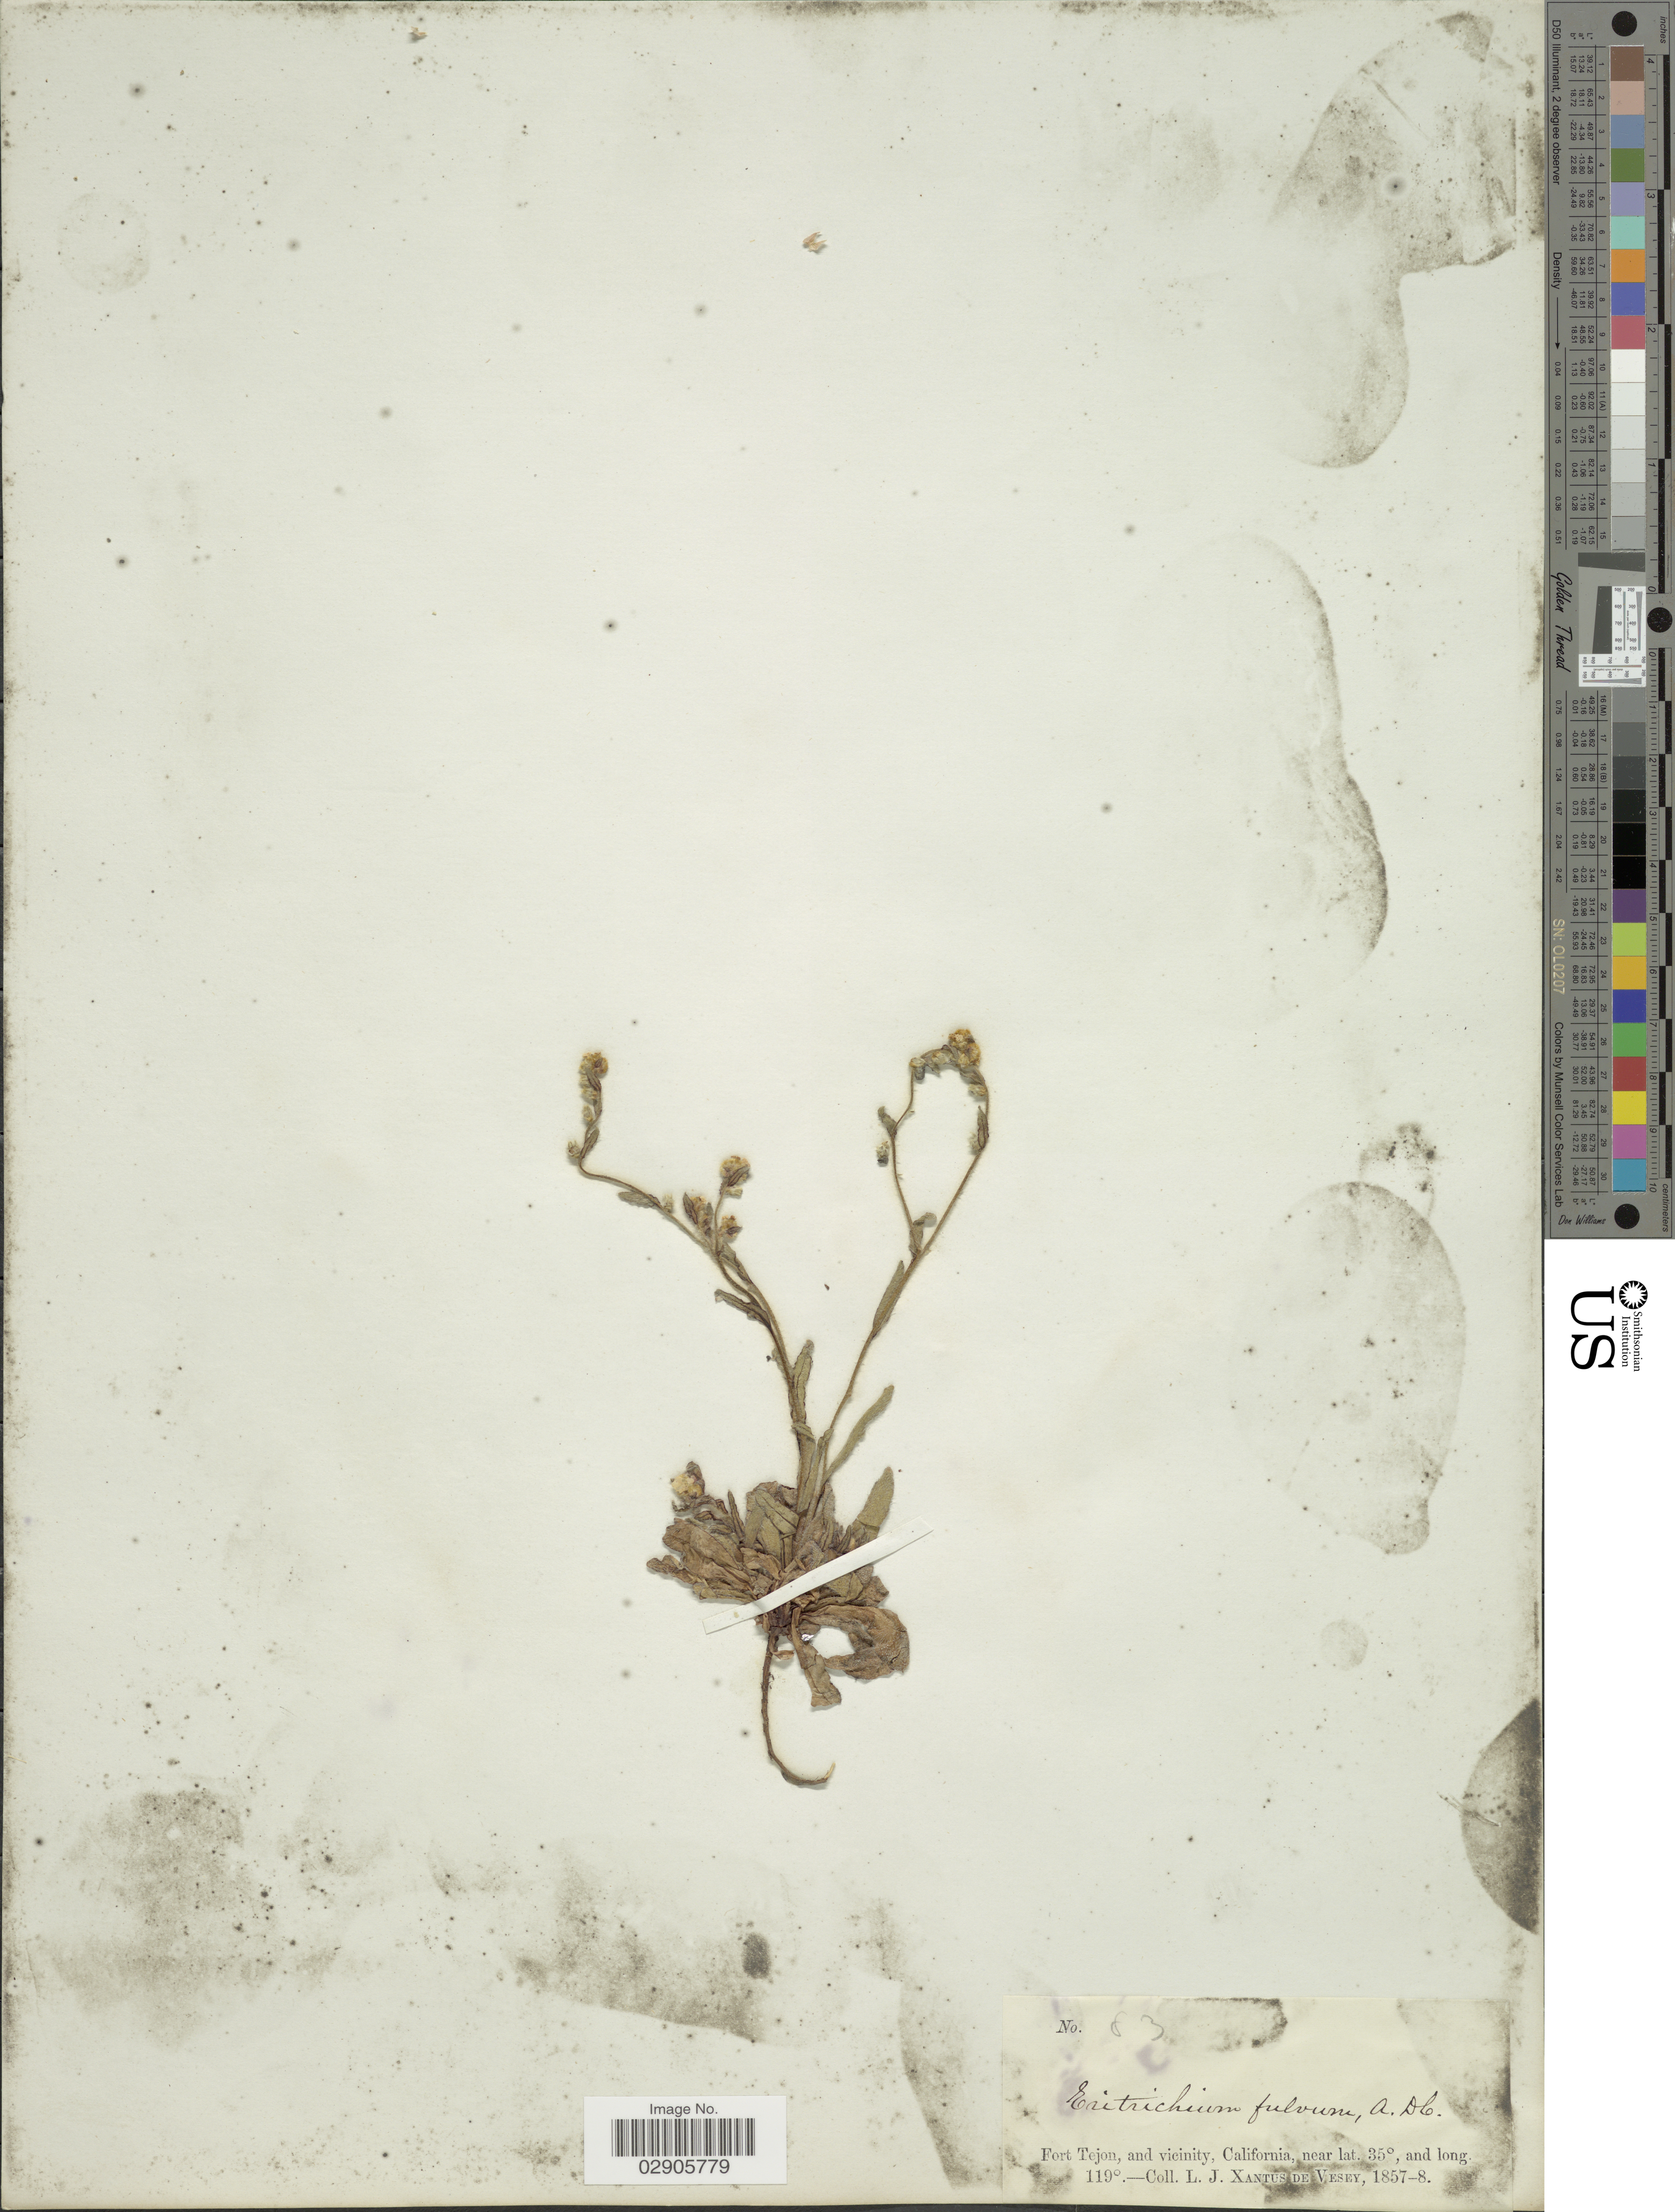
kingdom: Plantae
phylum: Tracheophyta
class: Magnoliopsida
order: Boraginales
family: Boraginaceae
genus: Plagiobothrys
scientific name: Plagiobothrys nothofulvus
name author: (A. Gray) A. Gray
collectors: L. Xantus de Vesey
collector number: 83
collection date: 1857-08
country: United States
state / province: California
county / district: Kern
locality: Fort Tejon, and vicinity.